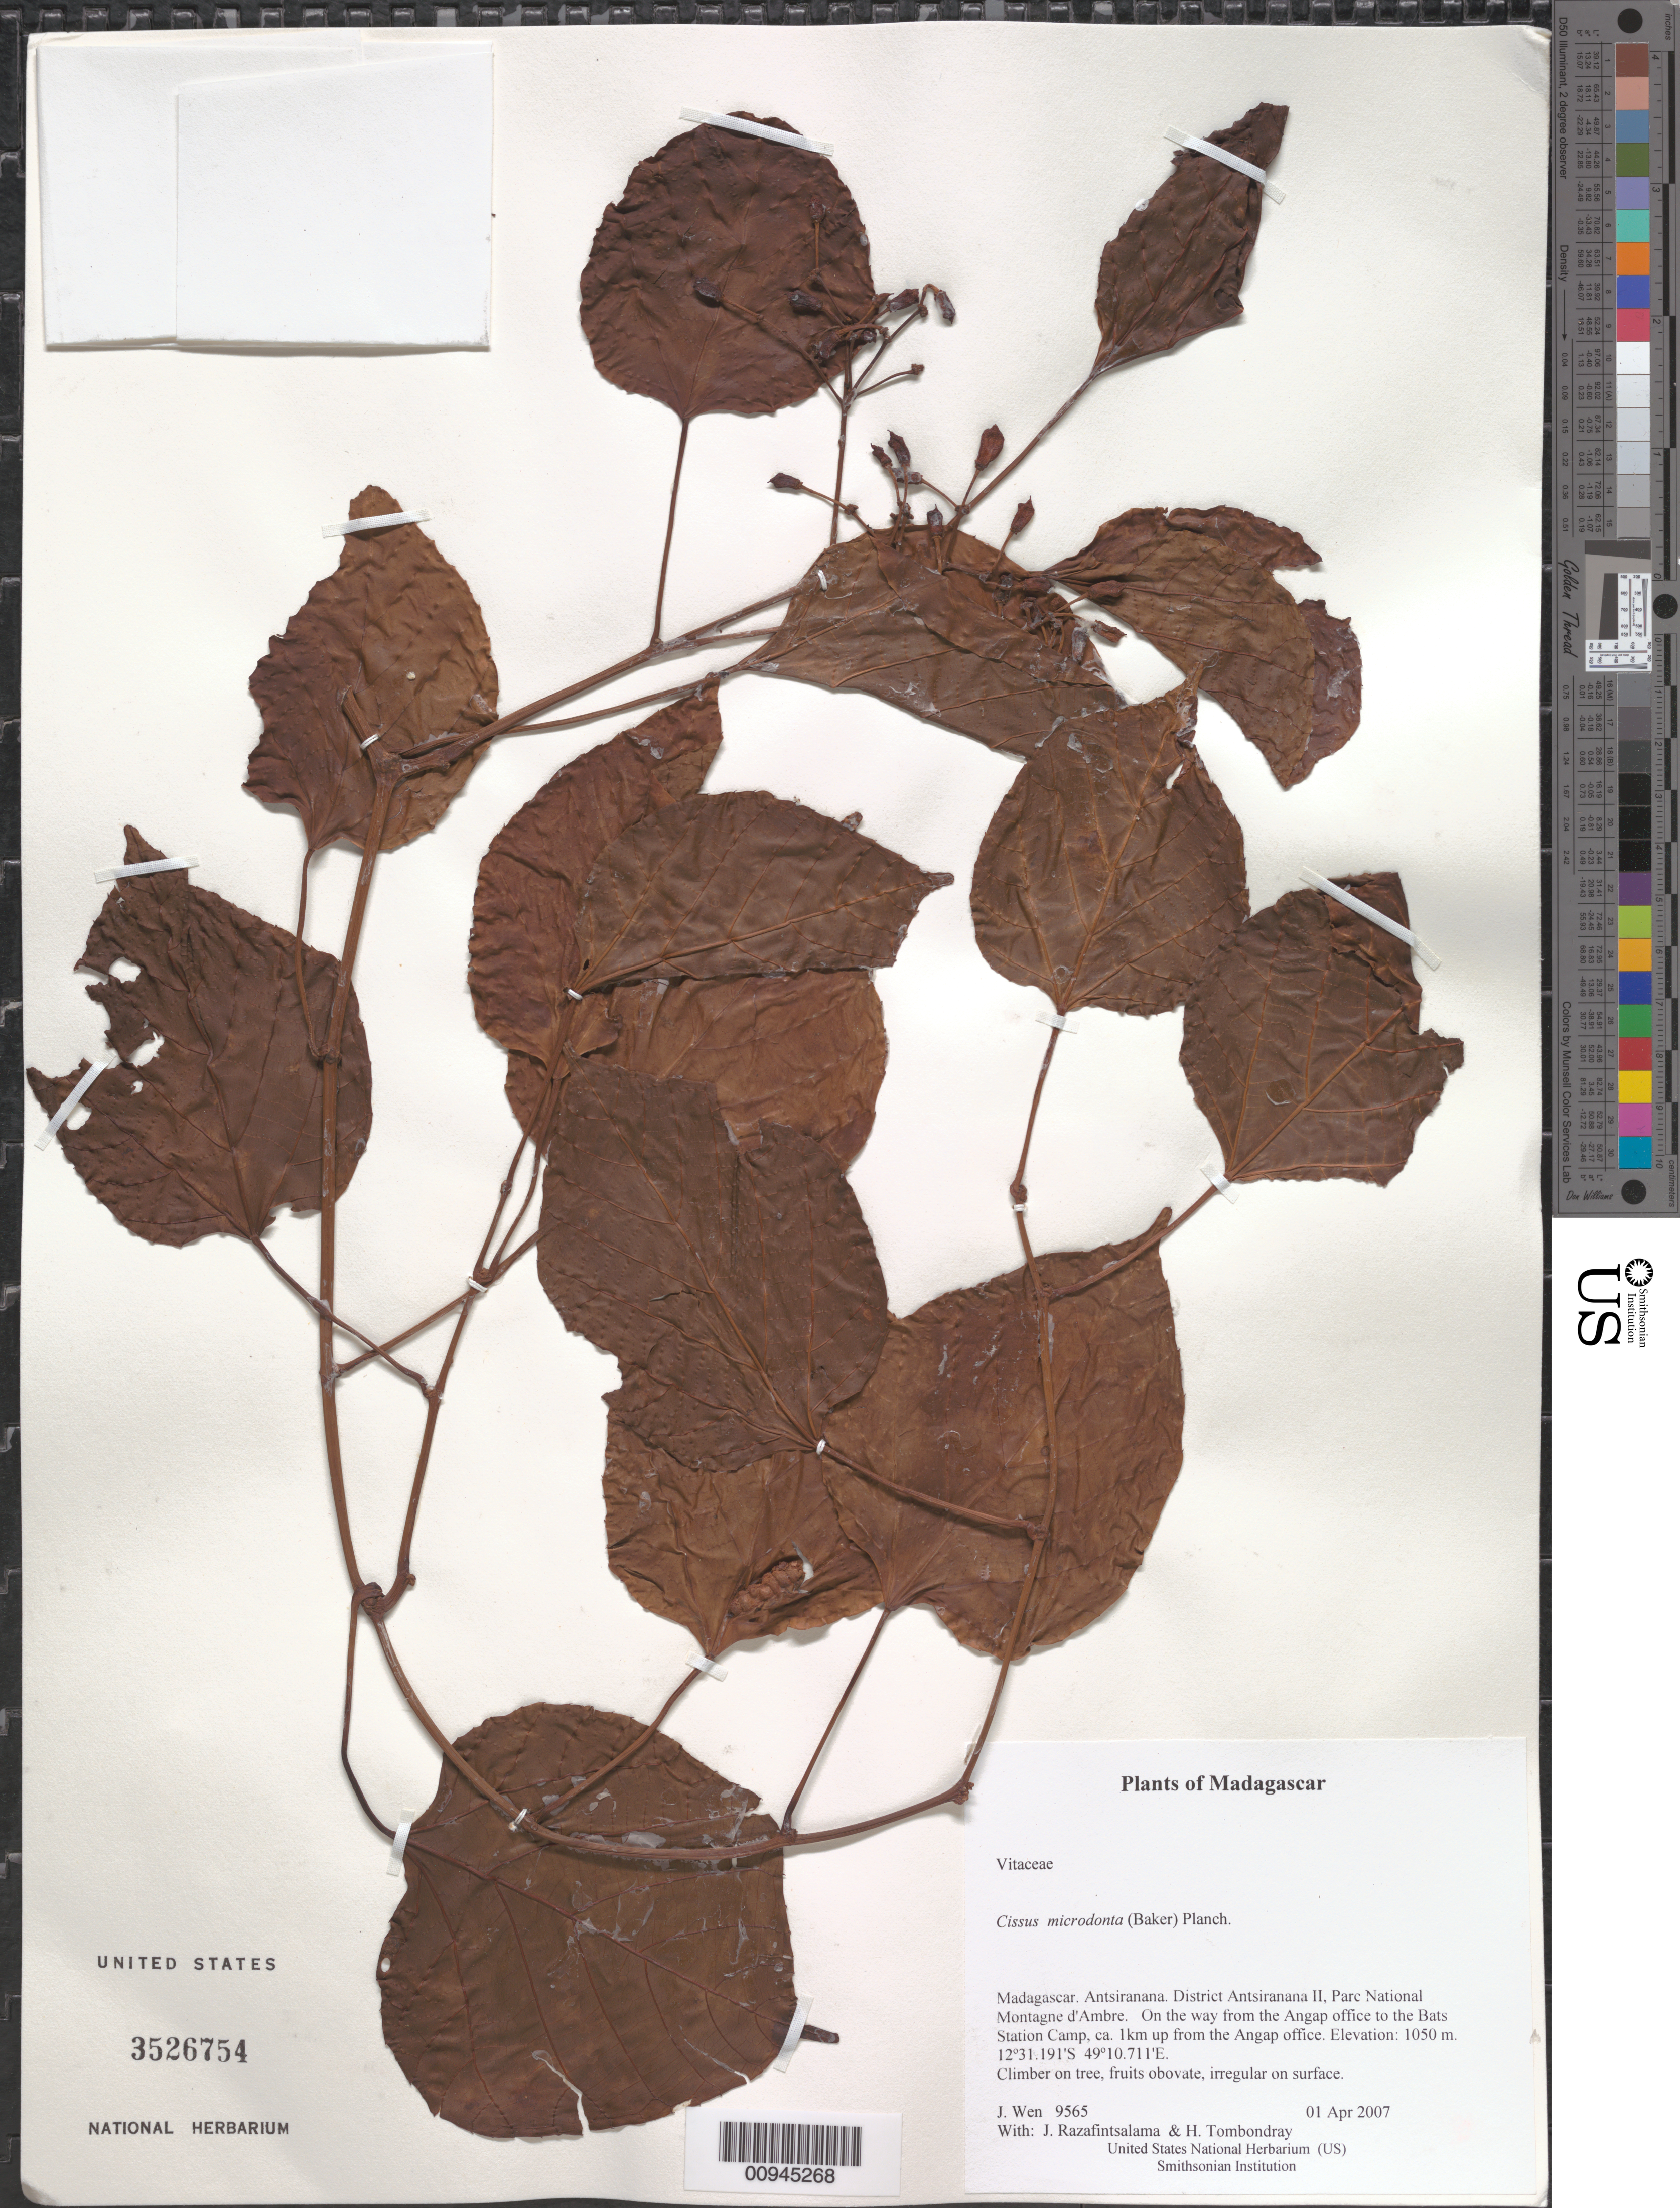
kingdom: Plantae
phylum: Tracheophyta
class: Magnoliopsida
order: Vitales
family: Vitaceae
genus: Cissus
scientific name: Cissus microdonta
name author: Planch.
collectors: J. Wen, J. Razafintsalama & H. Tombondray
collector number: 9565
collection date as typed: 01 Apr 2007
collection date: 2007-04-01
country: Madagascar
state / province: Diana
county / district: Antsiranana II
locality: District Antsiranana II, Parc National Montagne d'Ambre. On the way from the Angap office to the Bats Station Camp, ca. 1km up from the Angap office.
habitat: On tree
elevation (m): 1050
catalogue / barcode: US 3526754